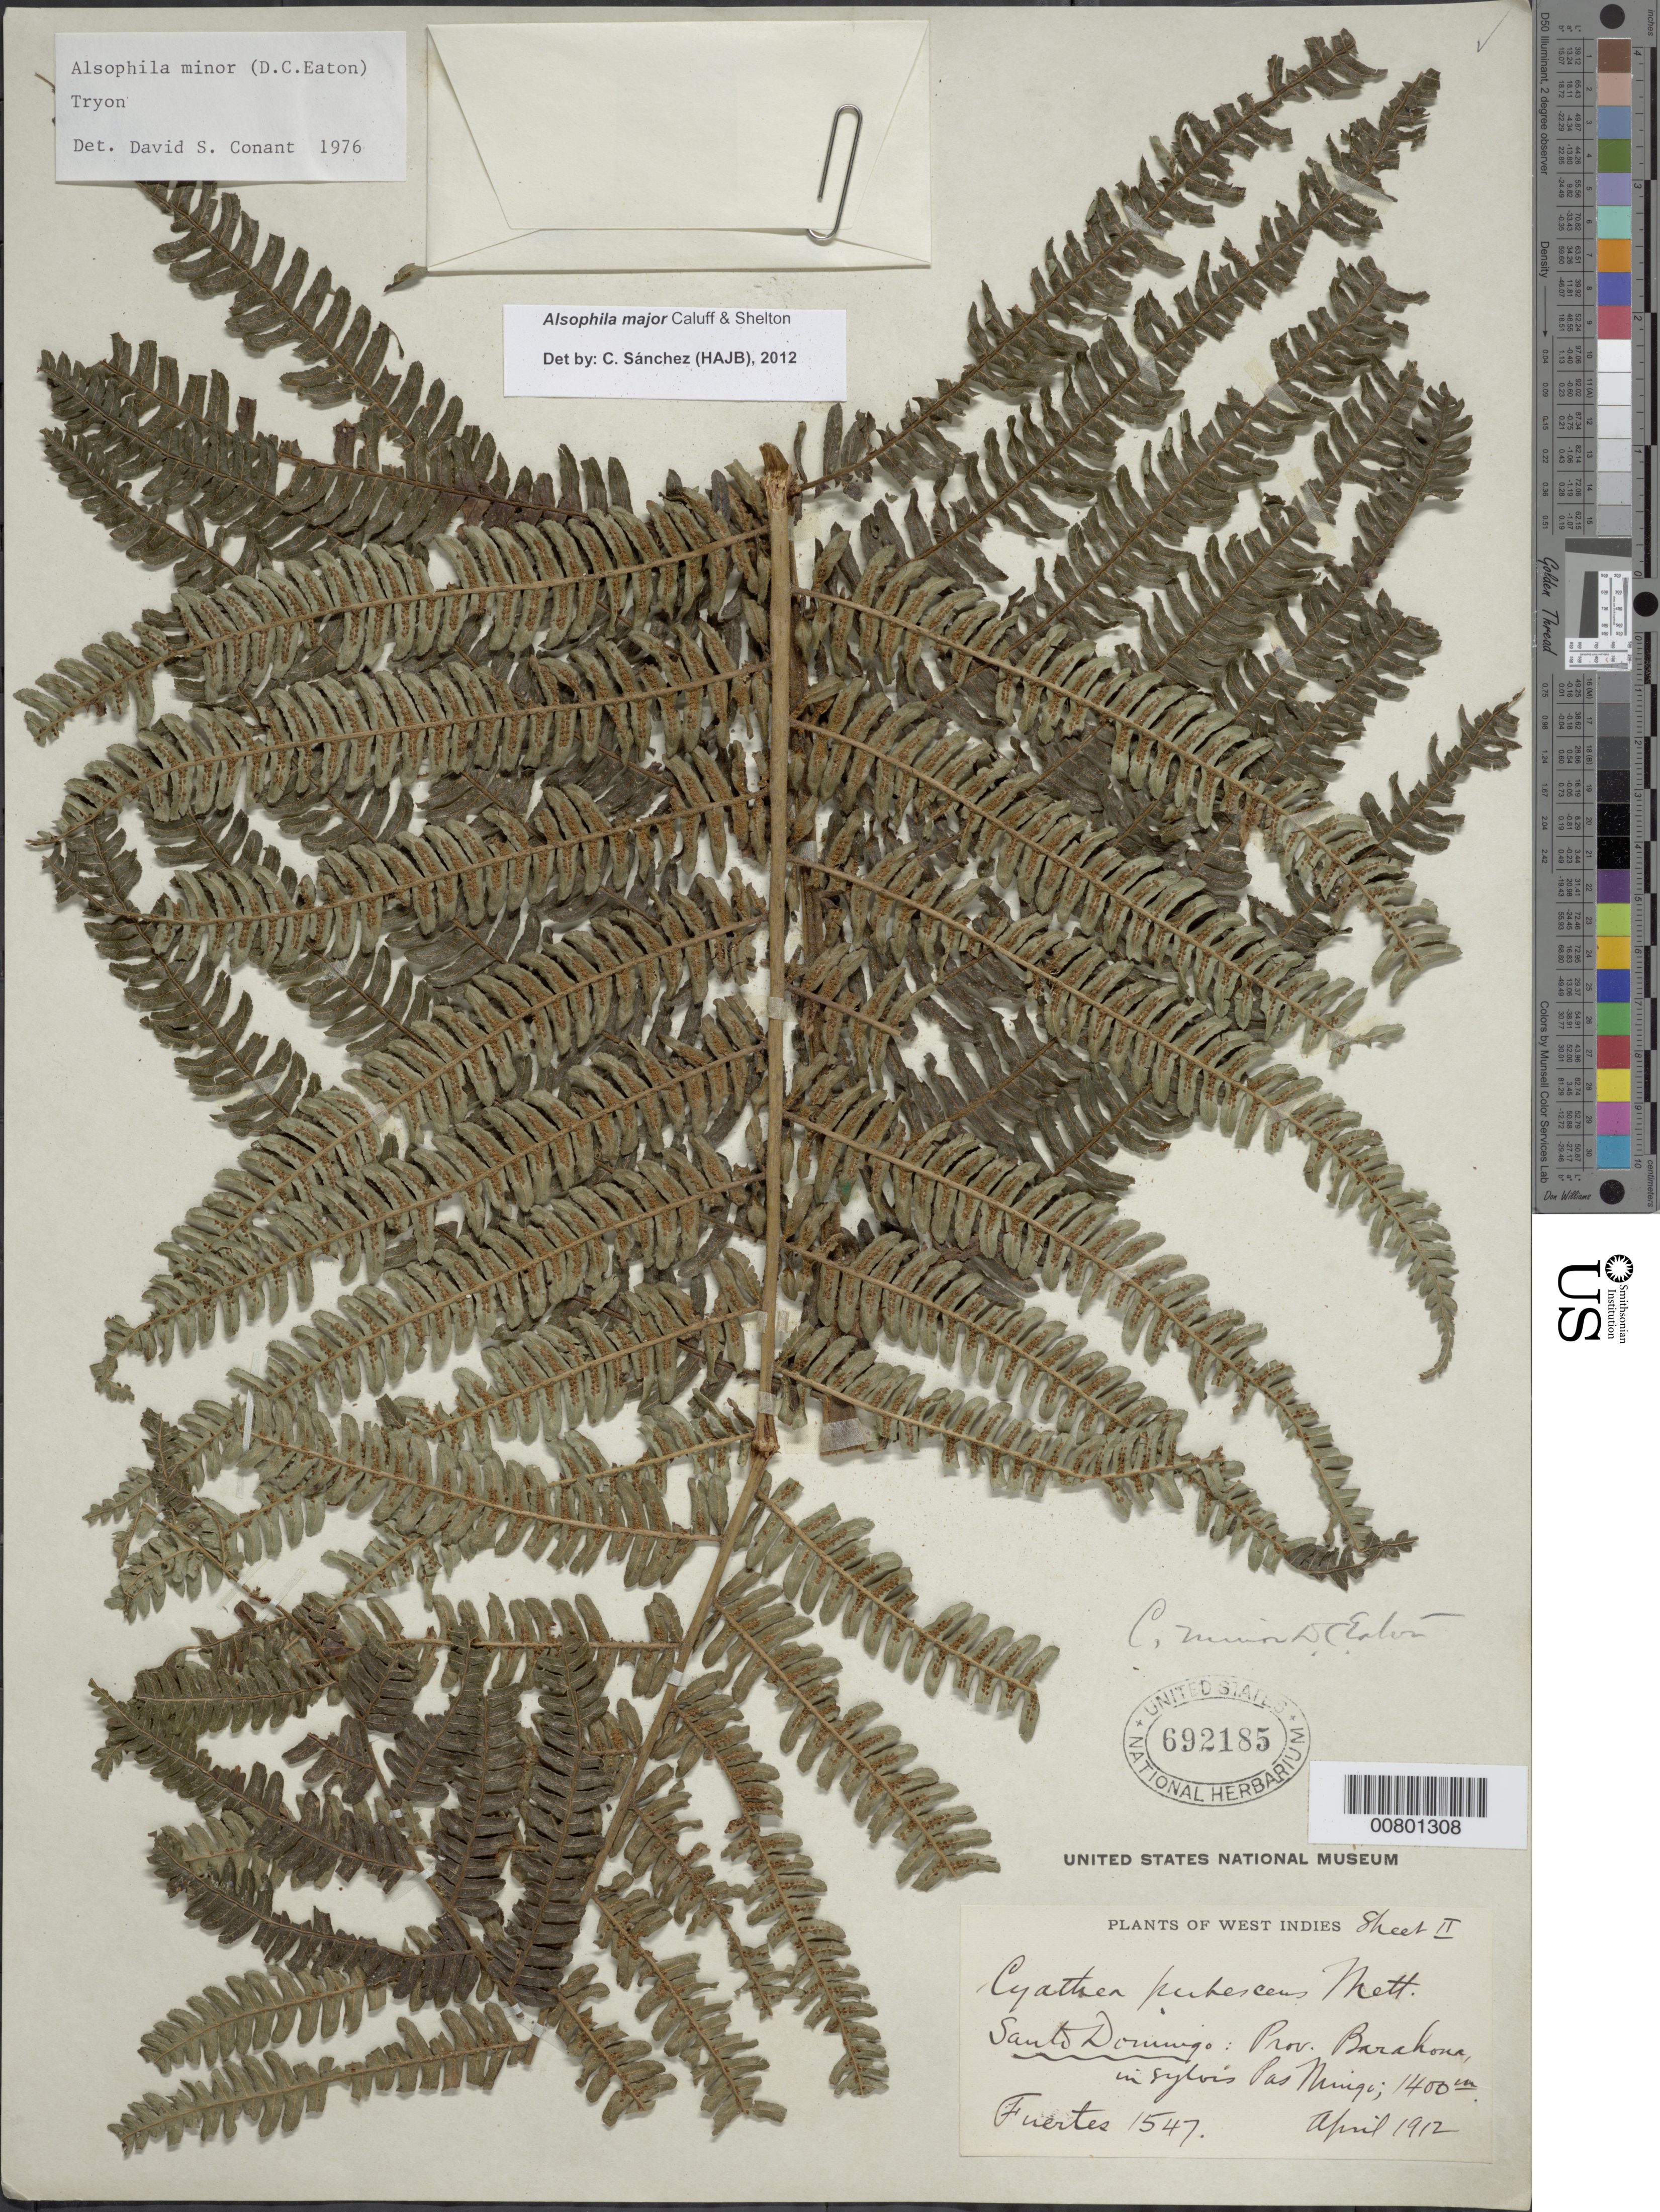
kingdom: Plantae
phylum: Tracheophyta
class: Polypodiopsida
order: Cyatheales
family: Cyatheaceae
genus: Alsophila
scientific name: Alsophila major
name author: Caluff & Shelton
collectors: M. D. Fuertes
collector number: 1547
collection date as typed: Apr 1912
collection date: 1912-04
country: Dominican Republic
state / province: Barahona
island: Hispaniola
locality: Pas Mingo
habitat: Woods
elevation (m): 1400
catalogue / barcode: US 692185